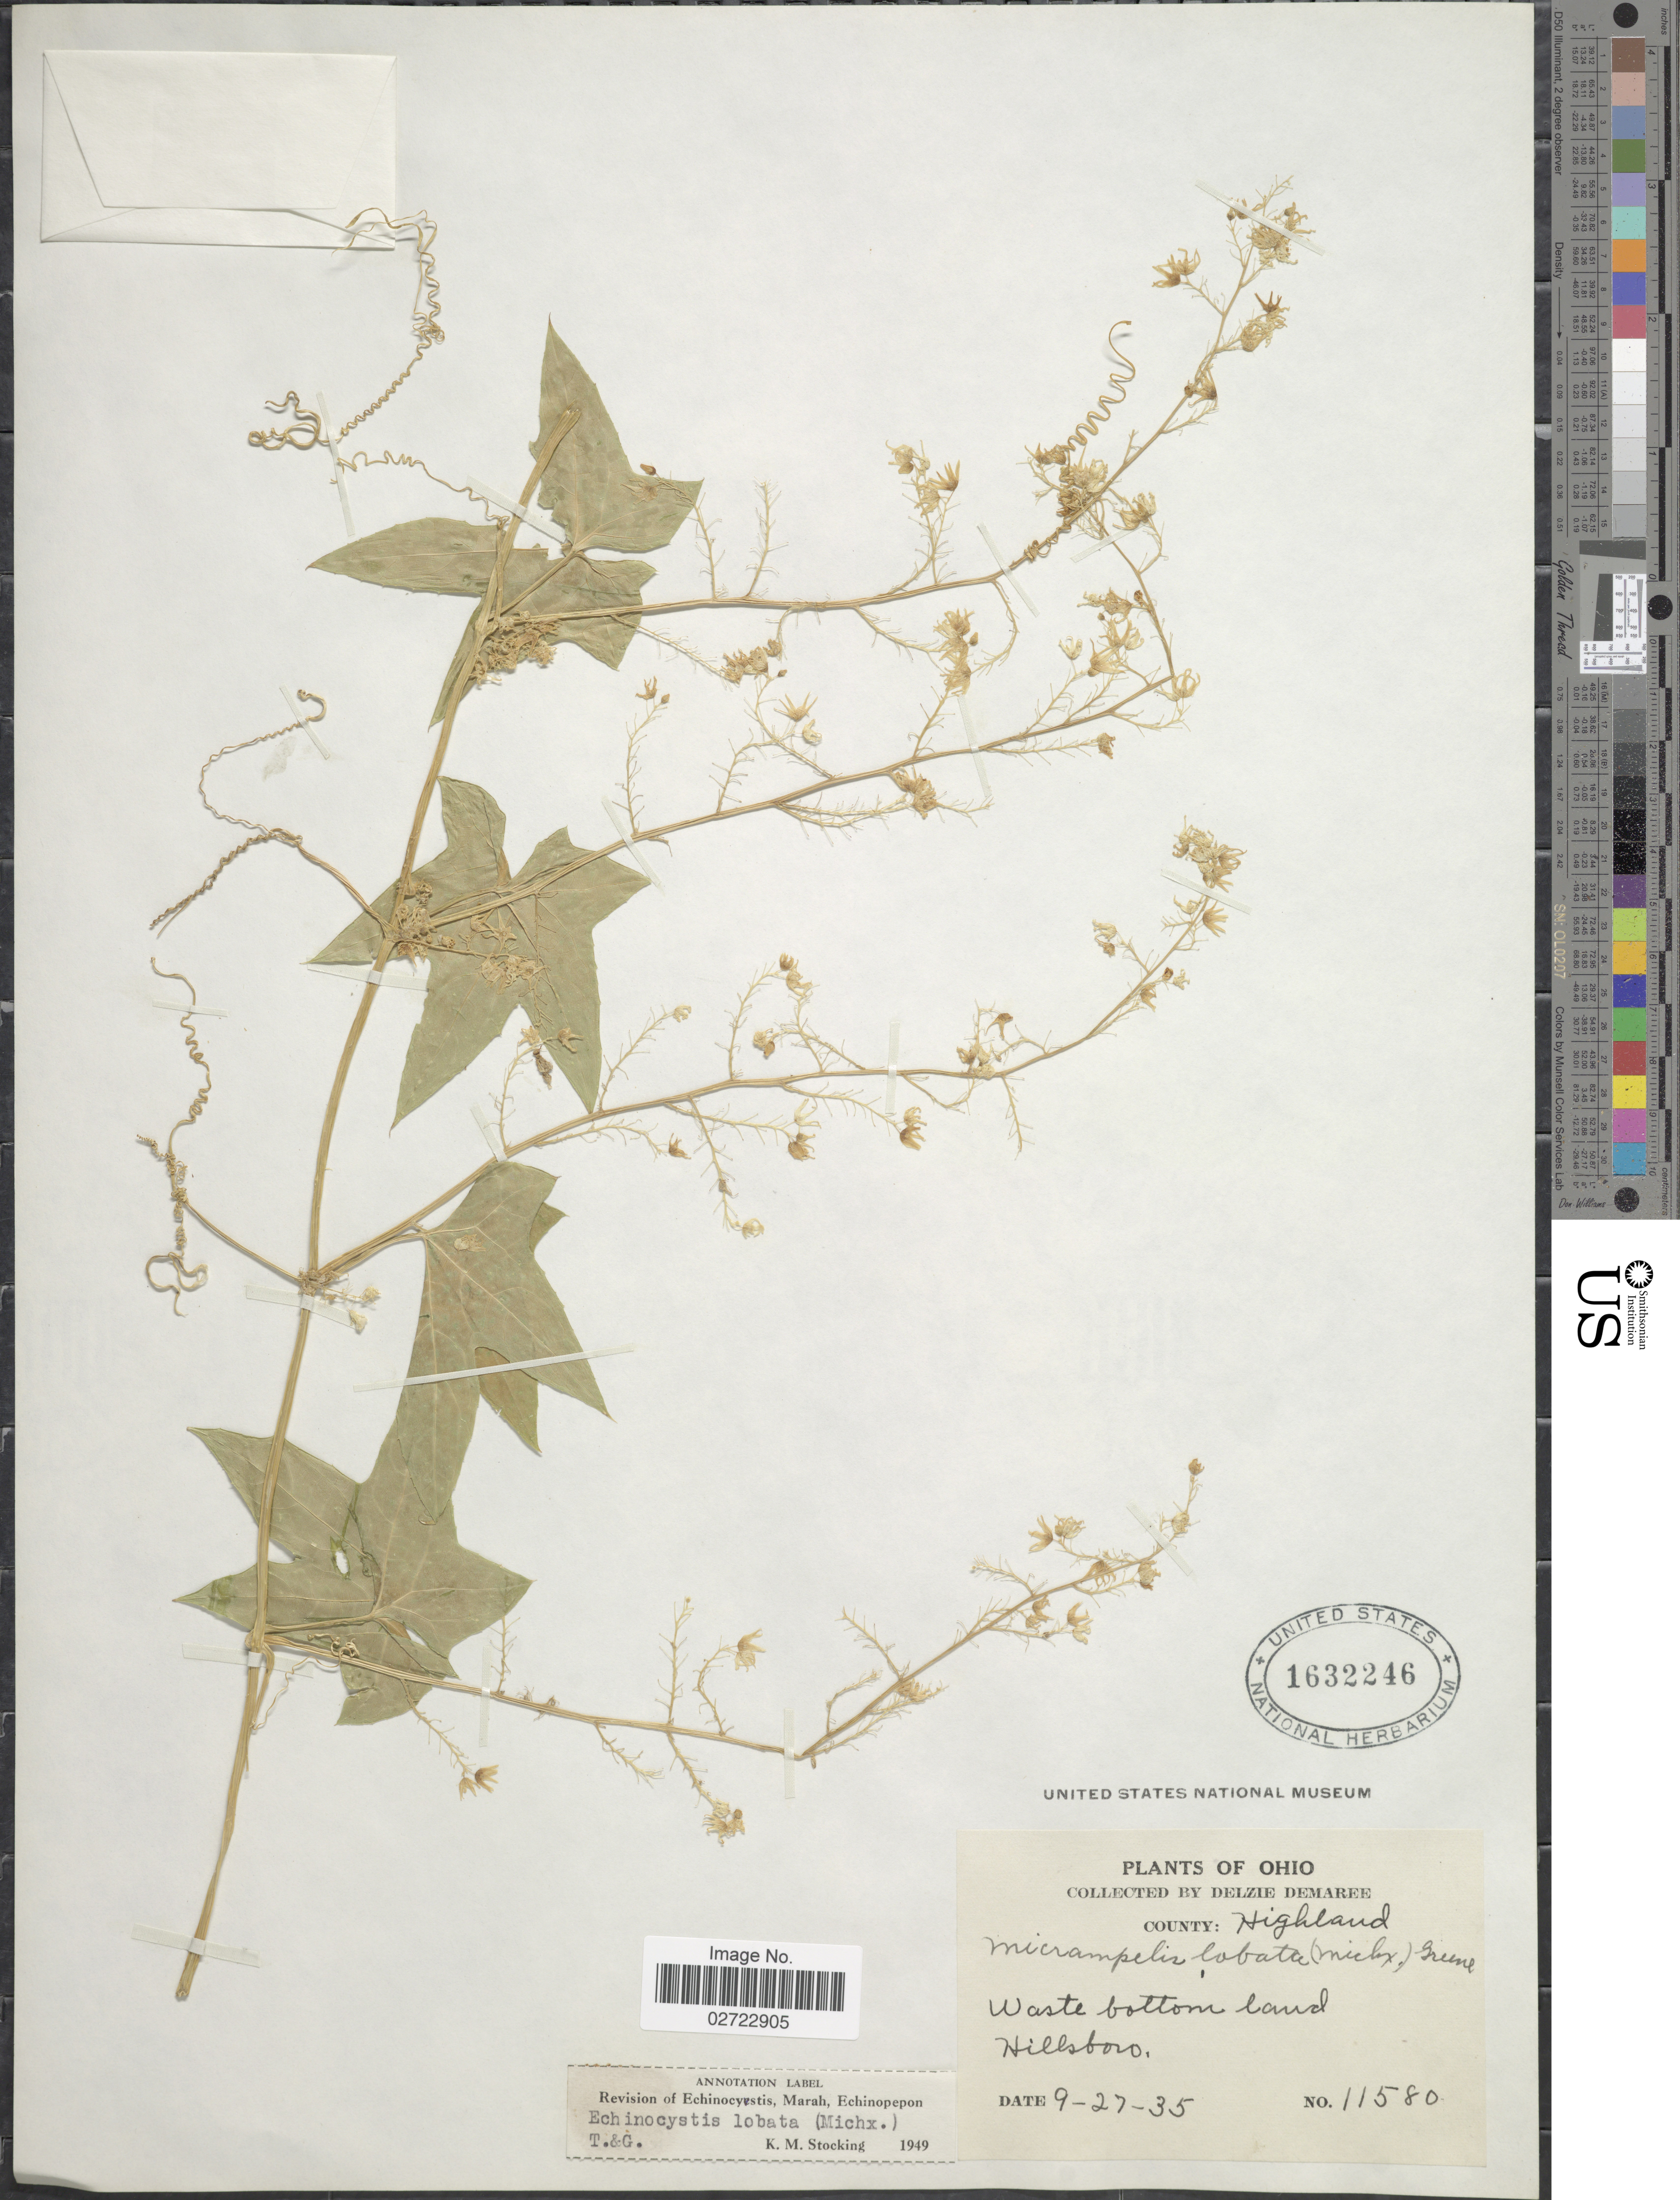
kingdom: Plantae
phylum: Tracheophyta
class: Magnoliopsida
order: Cucurbitales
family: Cucurbitaceae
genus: Echinocystis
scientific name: Echinocystis lobata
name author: (Michx.) Torr. & A. Gray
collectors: D. Demaree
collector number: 11580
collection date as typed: Transcribed d/m/y: 27/9/35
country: United States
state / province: Ohio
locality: County: Highland, waste bottom land, Hillsboro.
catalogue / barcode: US 1632246